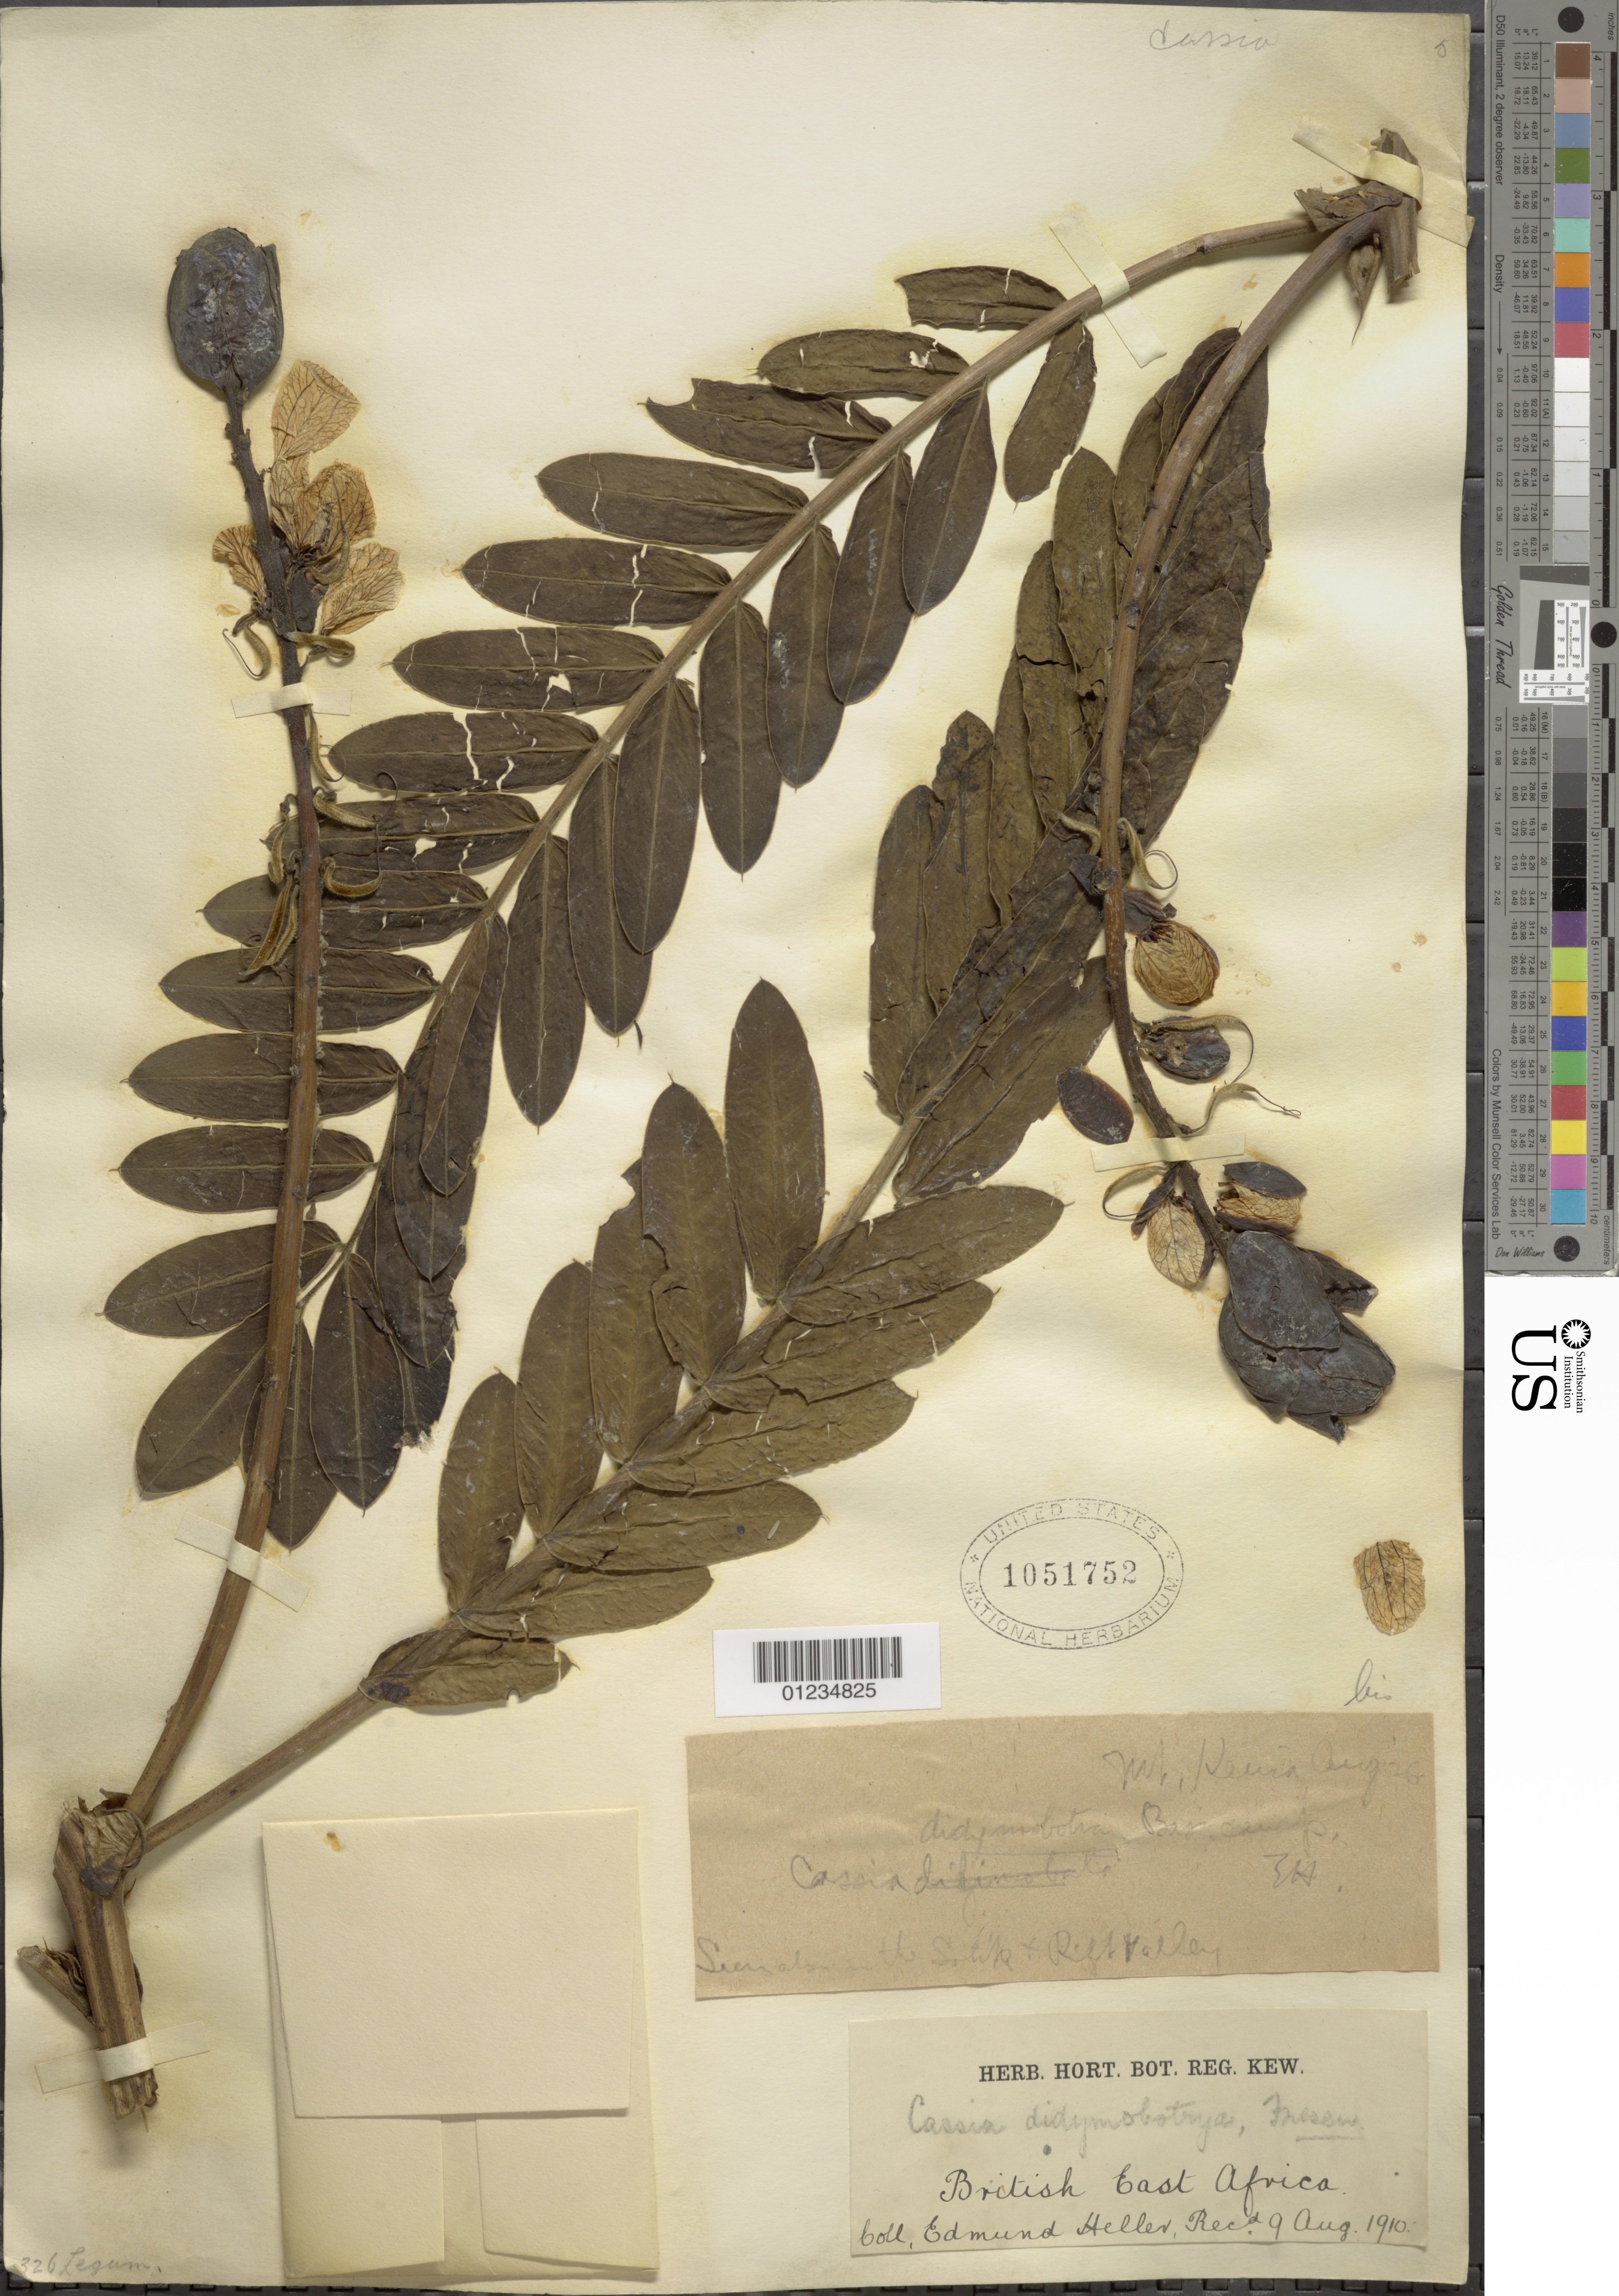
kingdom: Plantae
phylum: Tracheophyta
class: Magnoliopsida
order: Fabales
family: Fabaceae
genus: Senna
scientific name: Senna didymobotrya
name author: (Fresen.) H.S. Irwin & Barneby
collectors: E. Heller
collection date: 1910-08-09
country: Kenya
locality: British East Africa.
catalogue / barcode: US 1051752